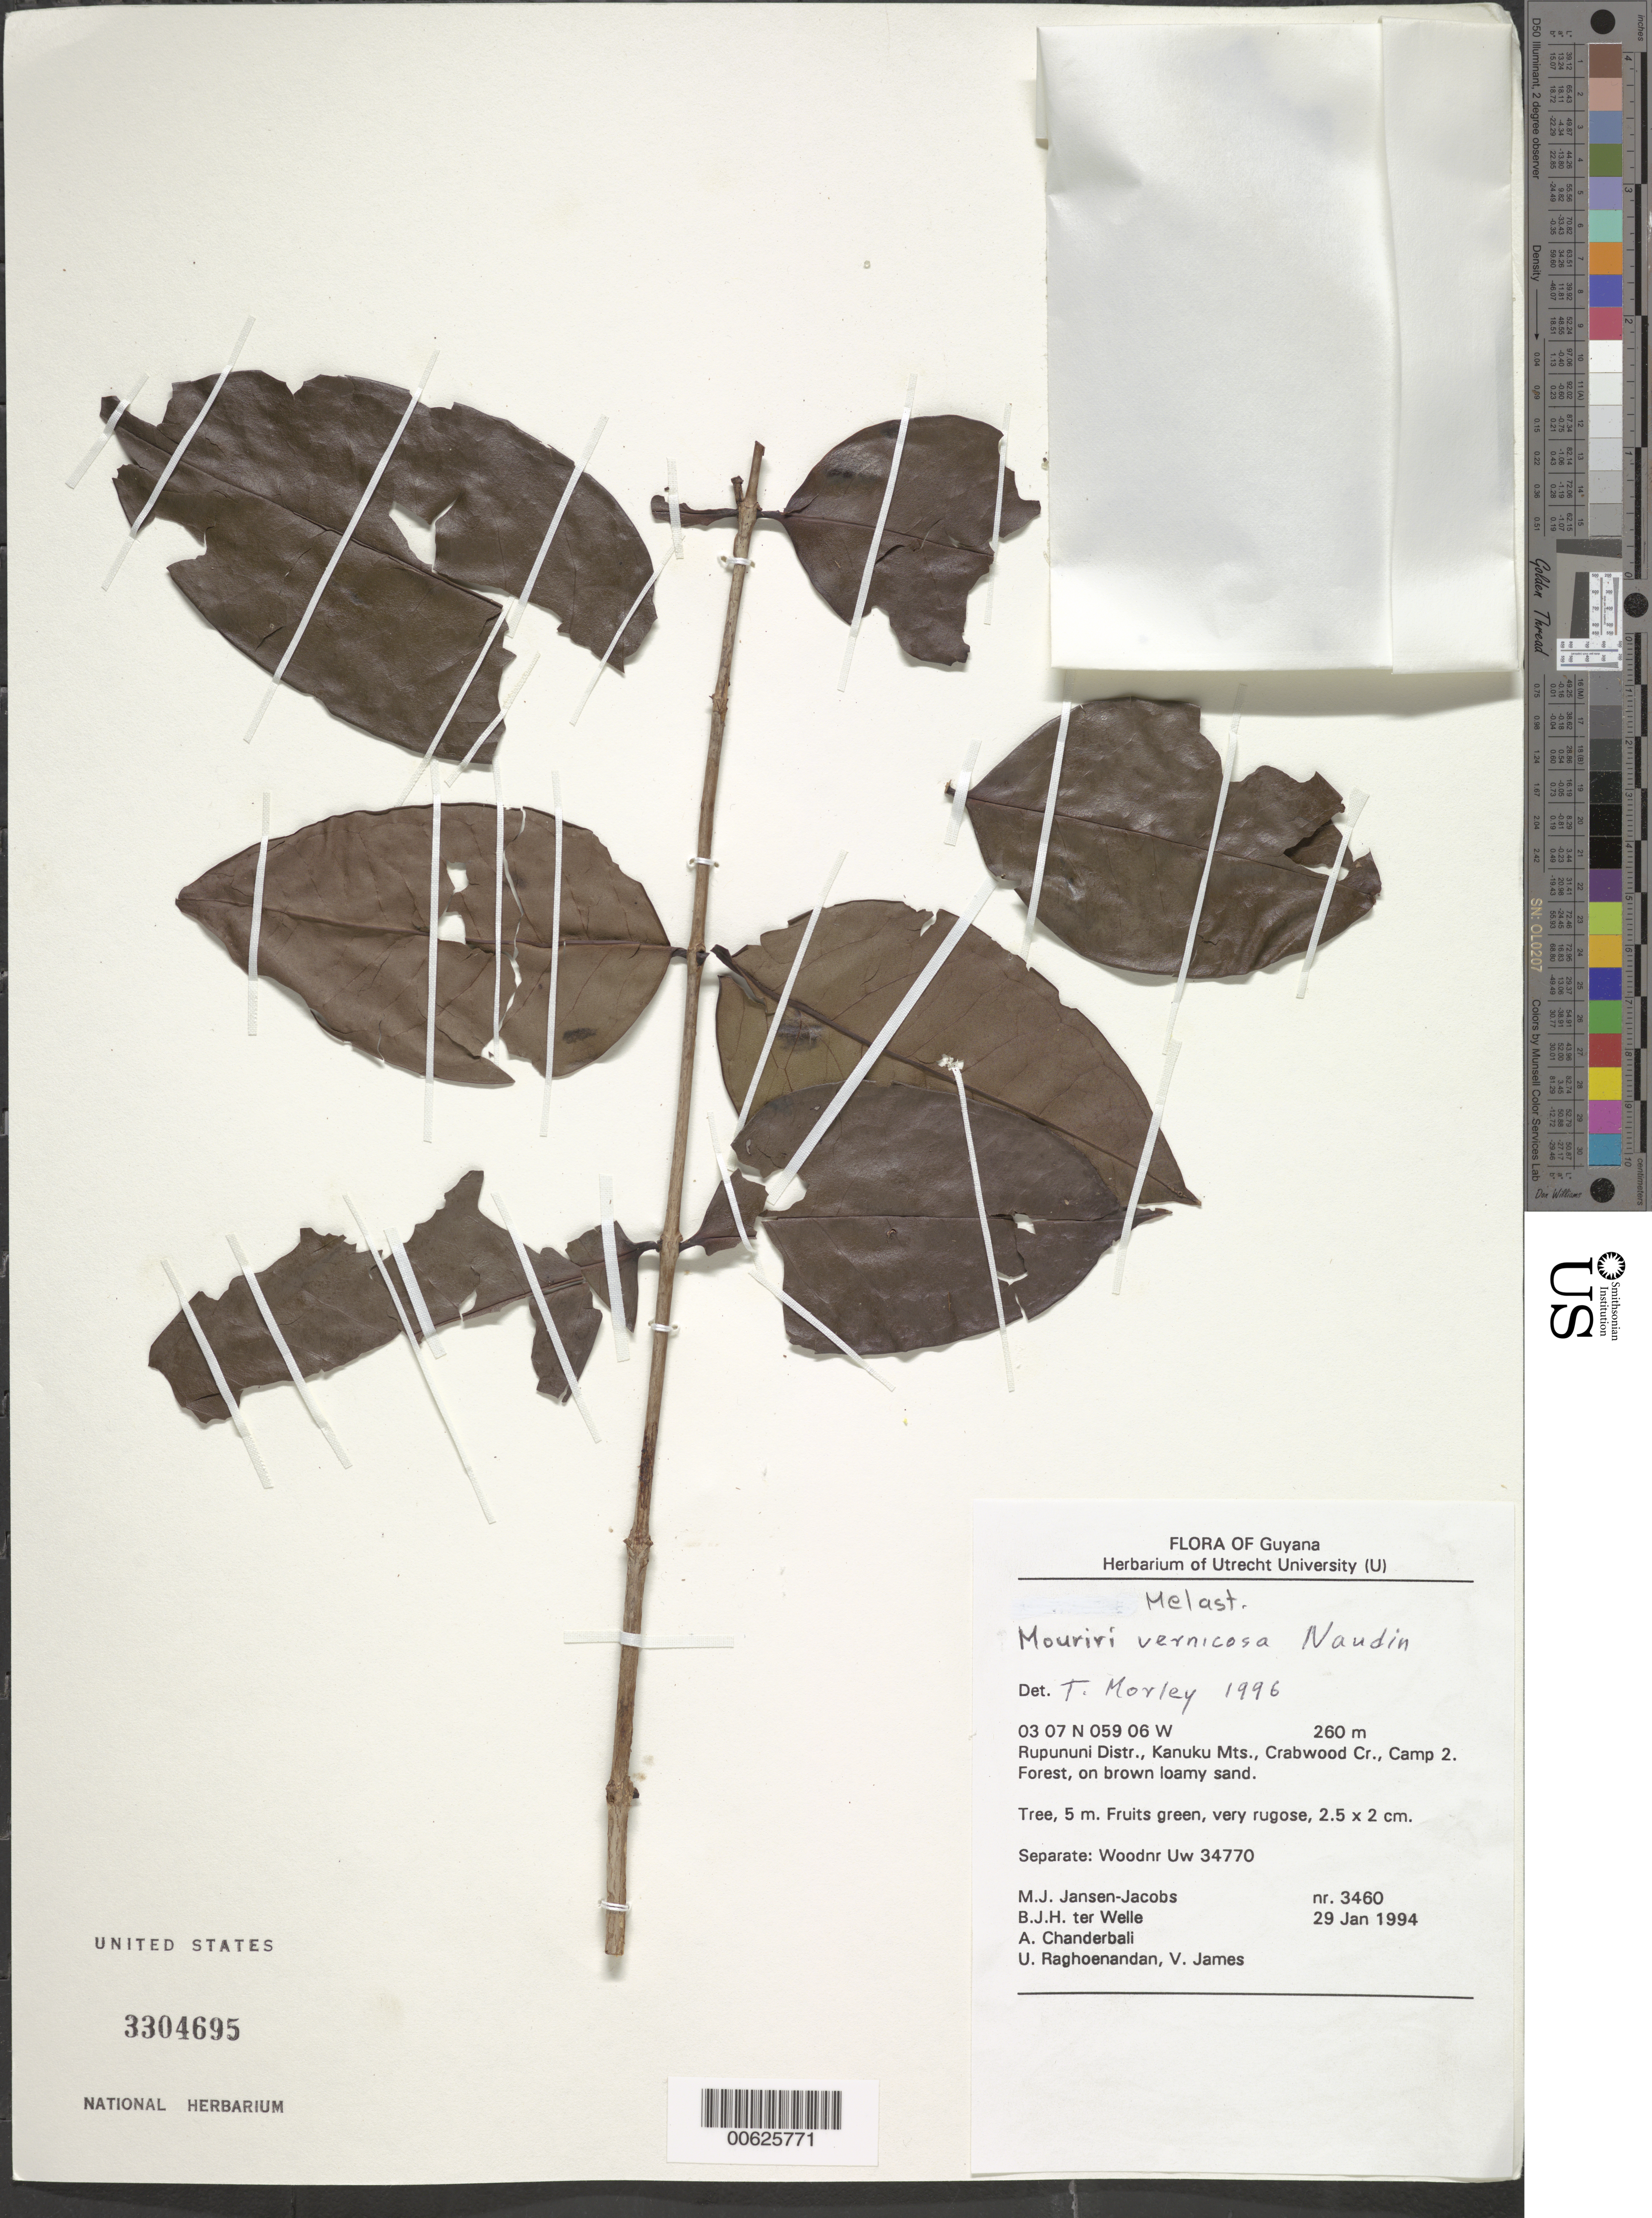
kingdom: Plantae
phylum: Tracheophyta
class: Magnoliopsida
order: Myrtales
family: Melastomataceae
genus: Mouriri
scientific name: Mouriri vernicosa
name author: Naudin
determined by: Morley, T.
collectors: M. J. Jansen-Jacobs, B. Welle, A. S. Chanderbali, U. Raghoenandan & V. James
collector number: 3460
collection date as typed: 29-Jan-94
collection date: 1994-01-29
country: Guyana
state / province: U. Takutu-U. Essequibo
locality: Crabwood Cr., Camp 2, Kanuku Mts., Rupununi District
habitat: Forest on brown loamy sand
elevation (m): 260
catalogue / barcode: US 3304695